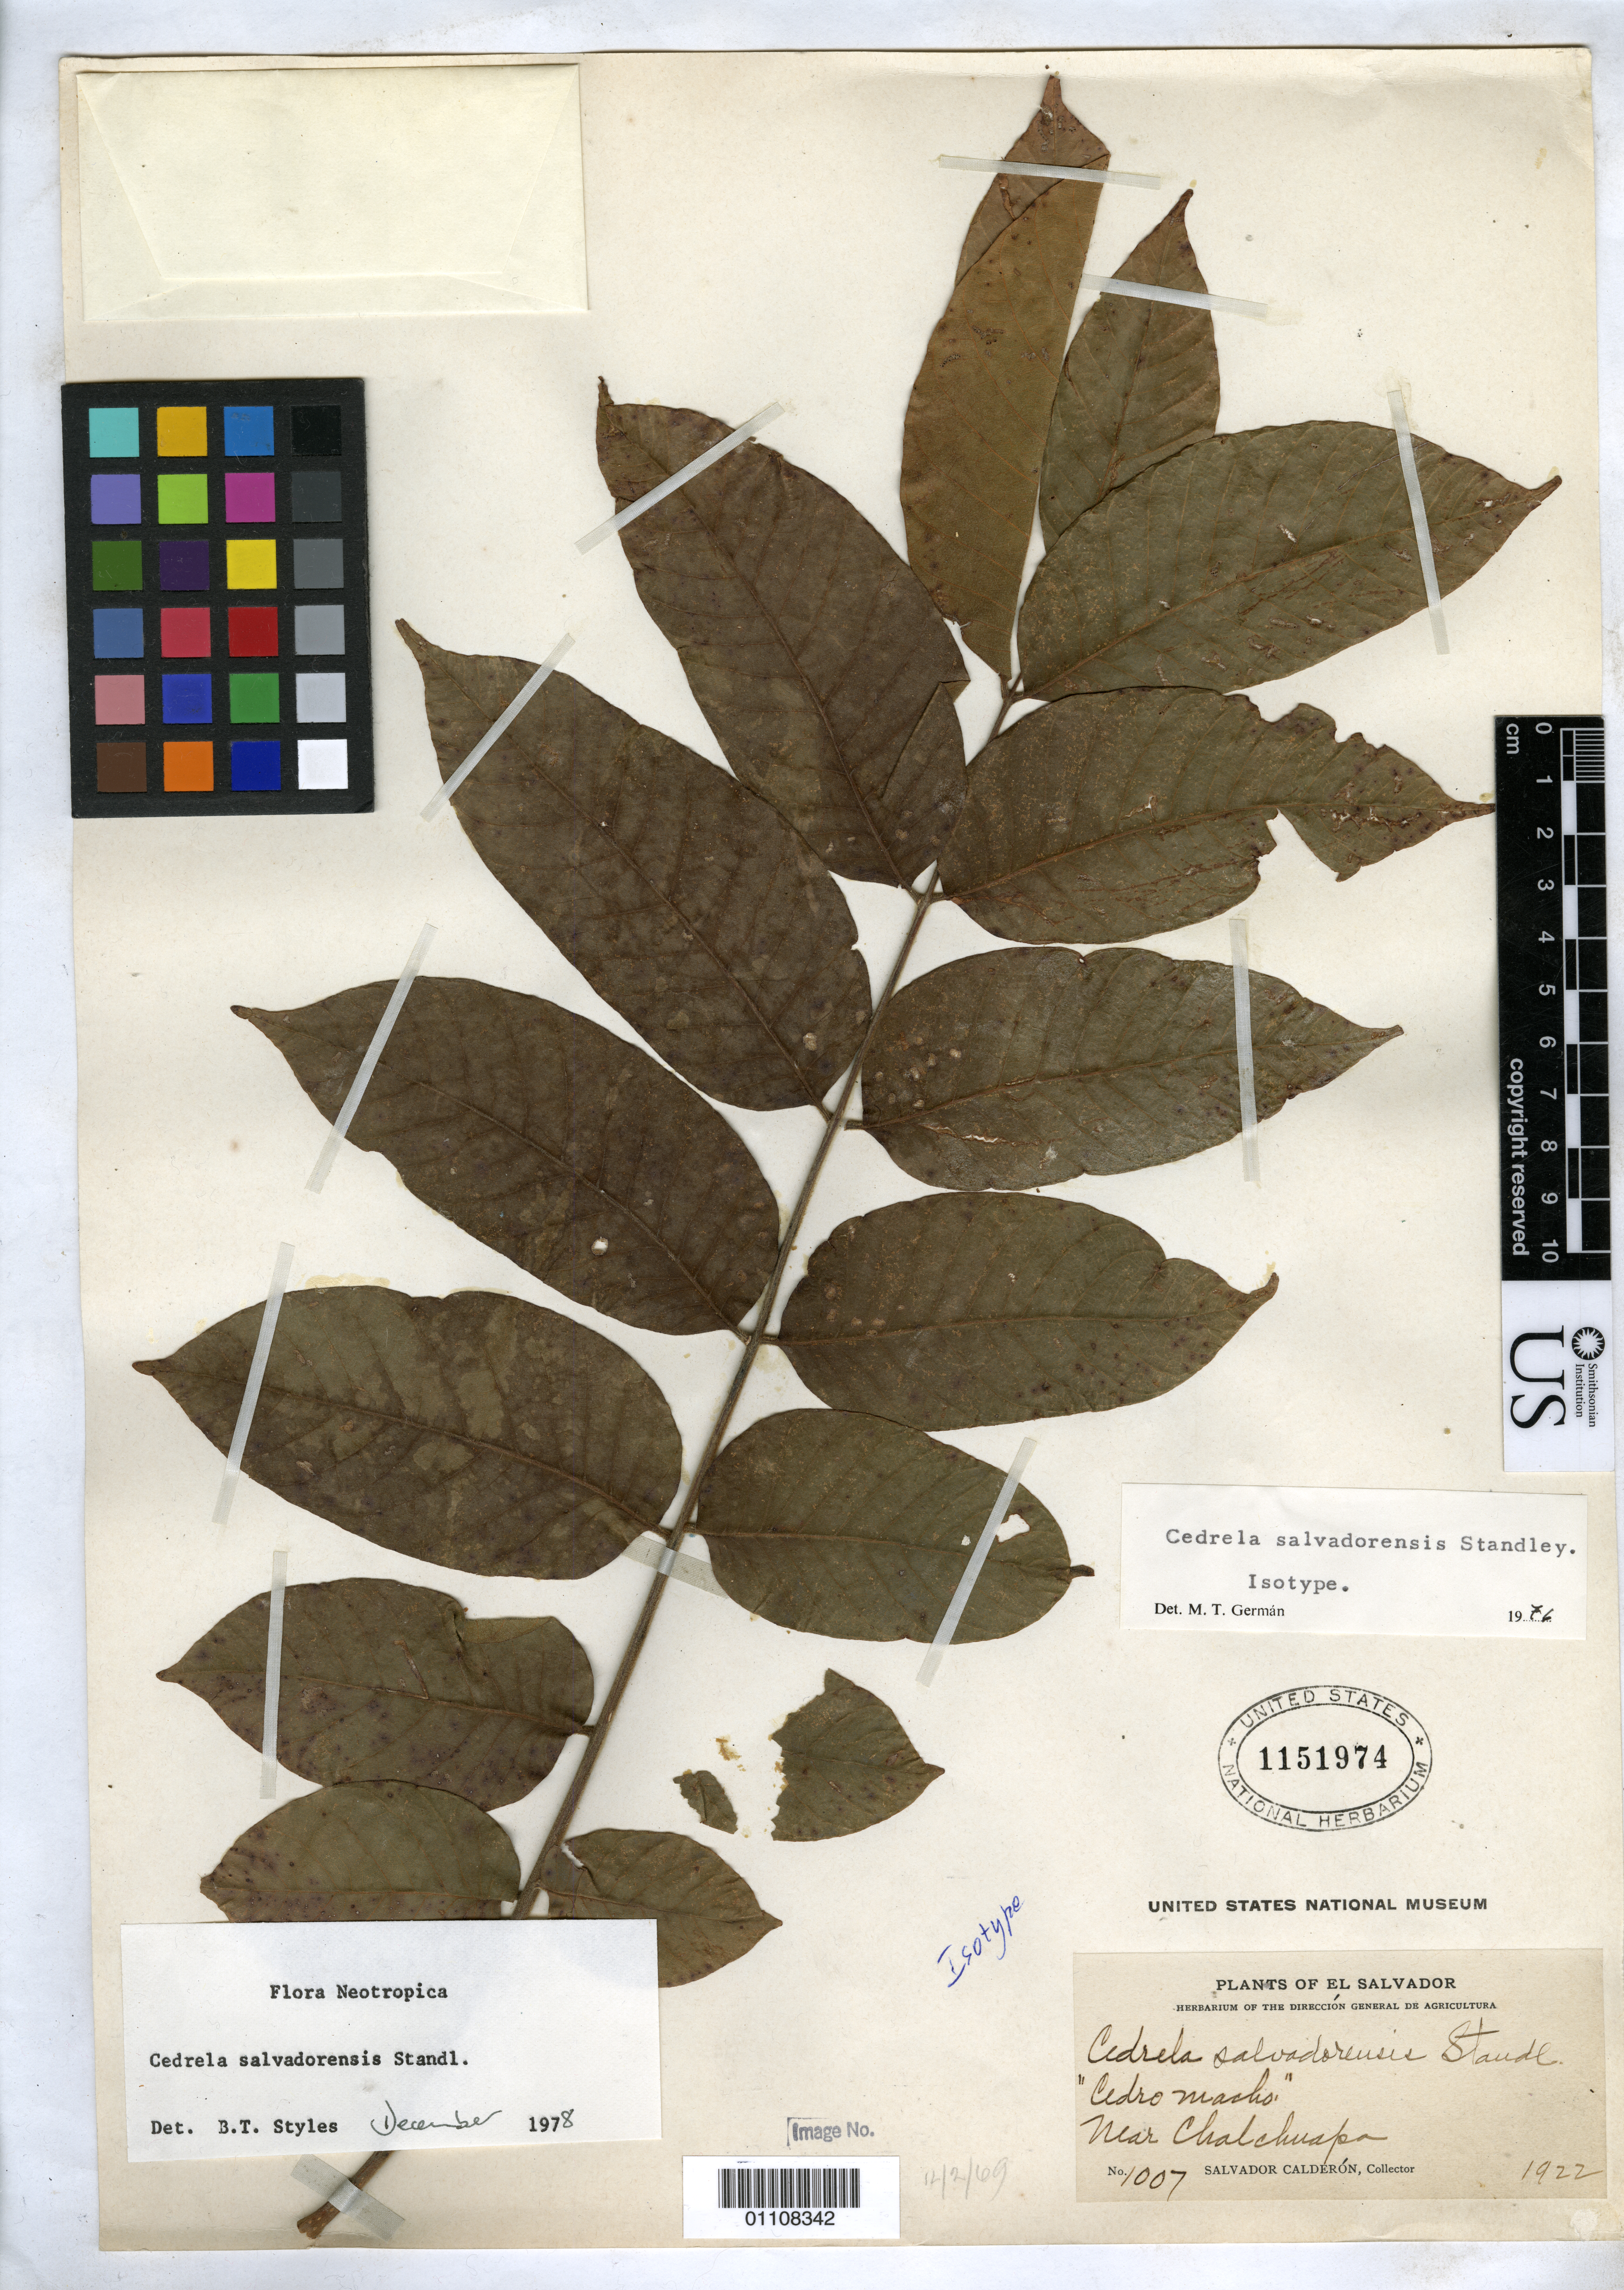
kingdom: Plantae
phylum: Tracheophyta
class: Magnoliopsida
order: Sapindales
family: Meliaceae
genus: Cedrela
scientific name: Cedrela salvadorensis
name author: Standl.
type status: Isotype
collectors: S. Calderón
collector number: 1007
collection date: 1922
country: El Salvador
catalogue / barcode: US 1151974